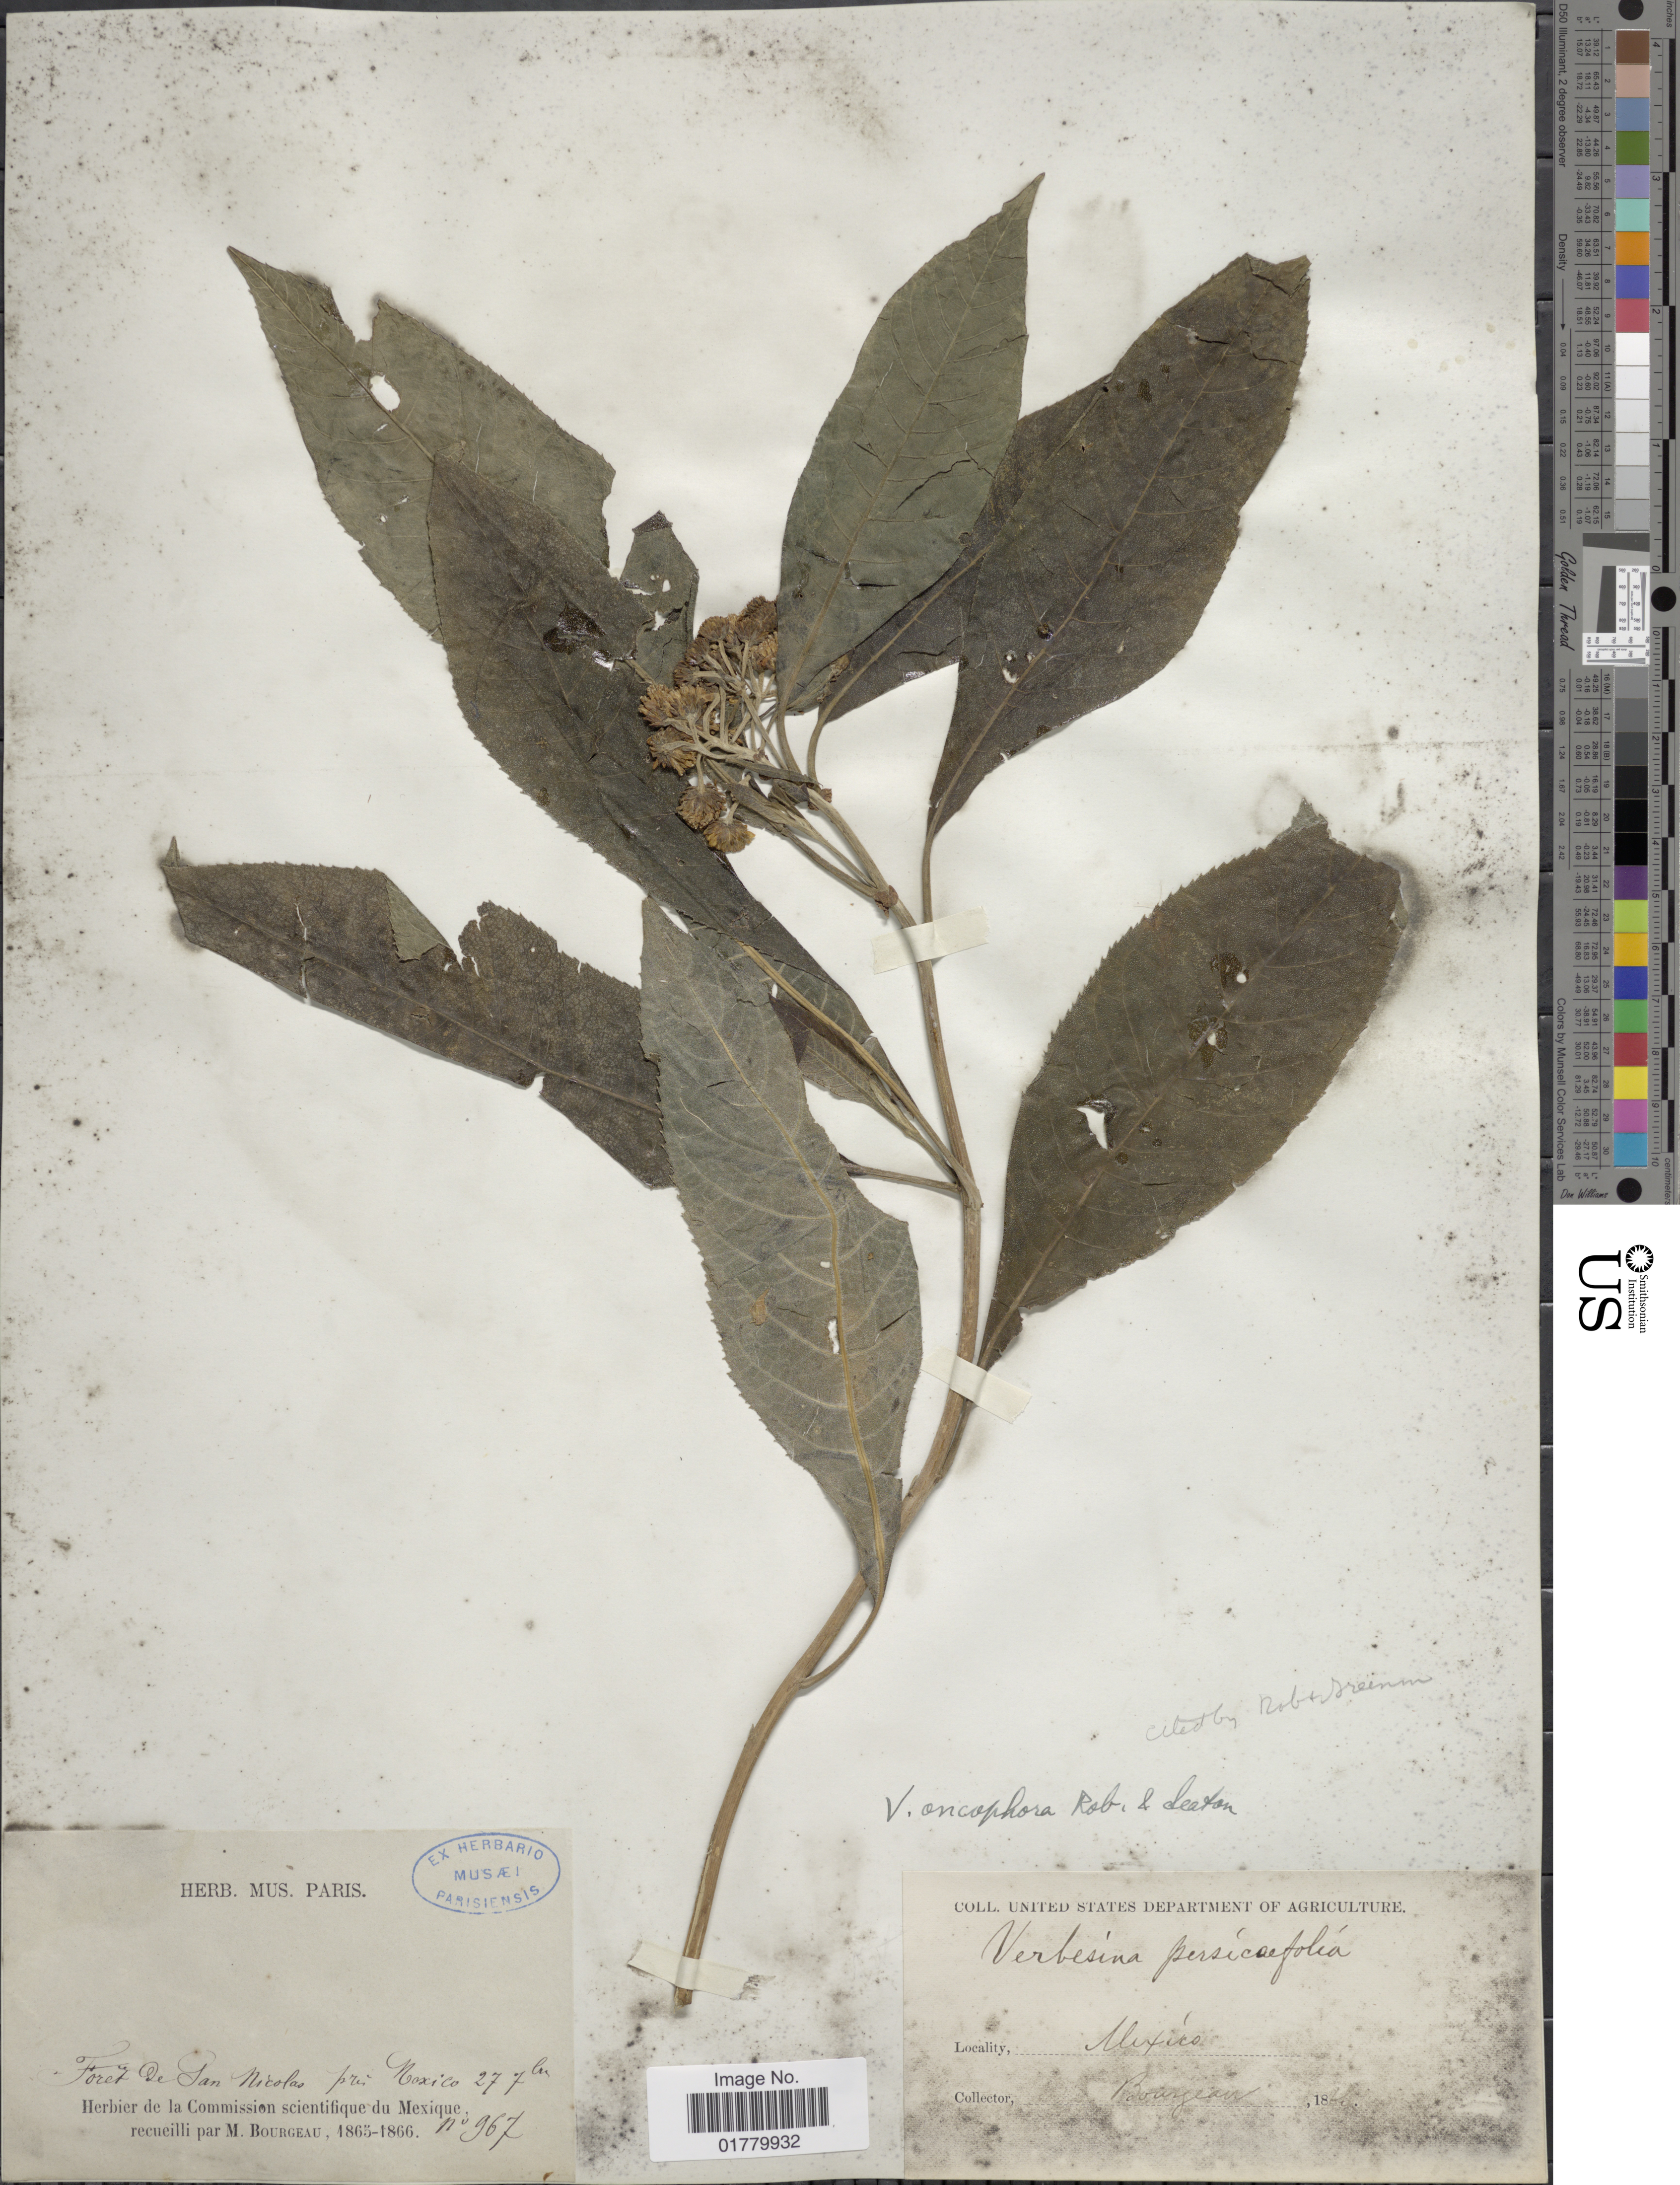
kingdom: Plantae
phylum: Tracheophyta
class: Magnoliopsida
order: Asterales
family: Asteraceae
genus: Verbesina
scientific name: Verbesina oncophora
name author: B.L. Rob. & Seaton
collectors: M. Bourgeau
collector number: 967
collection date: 1866-09-27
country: Mexico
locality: Foret De San Nicolas